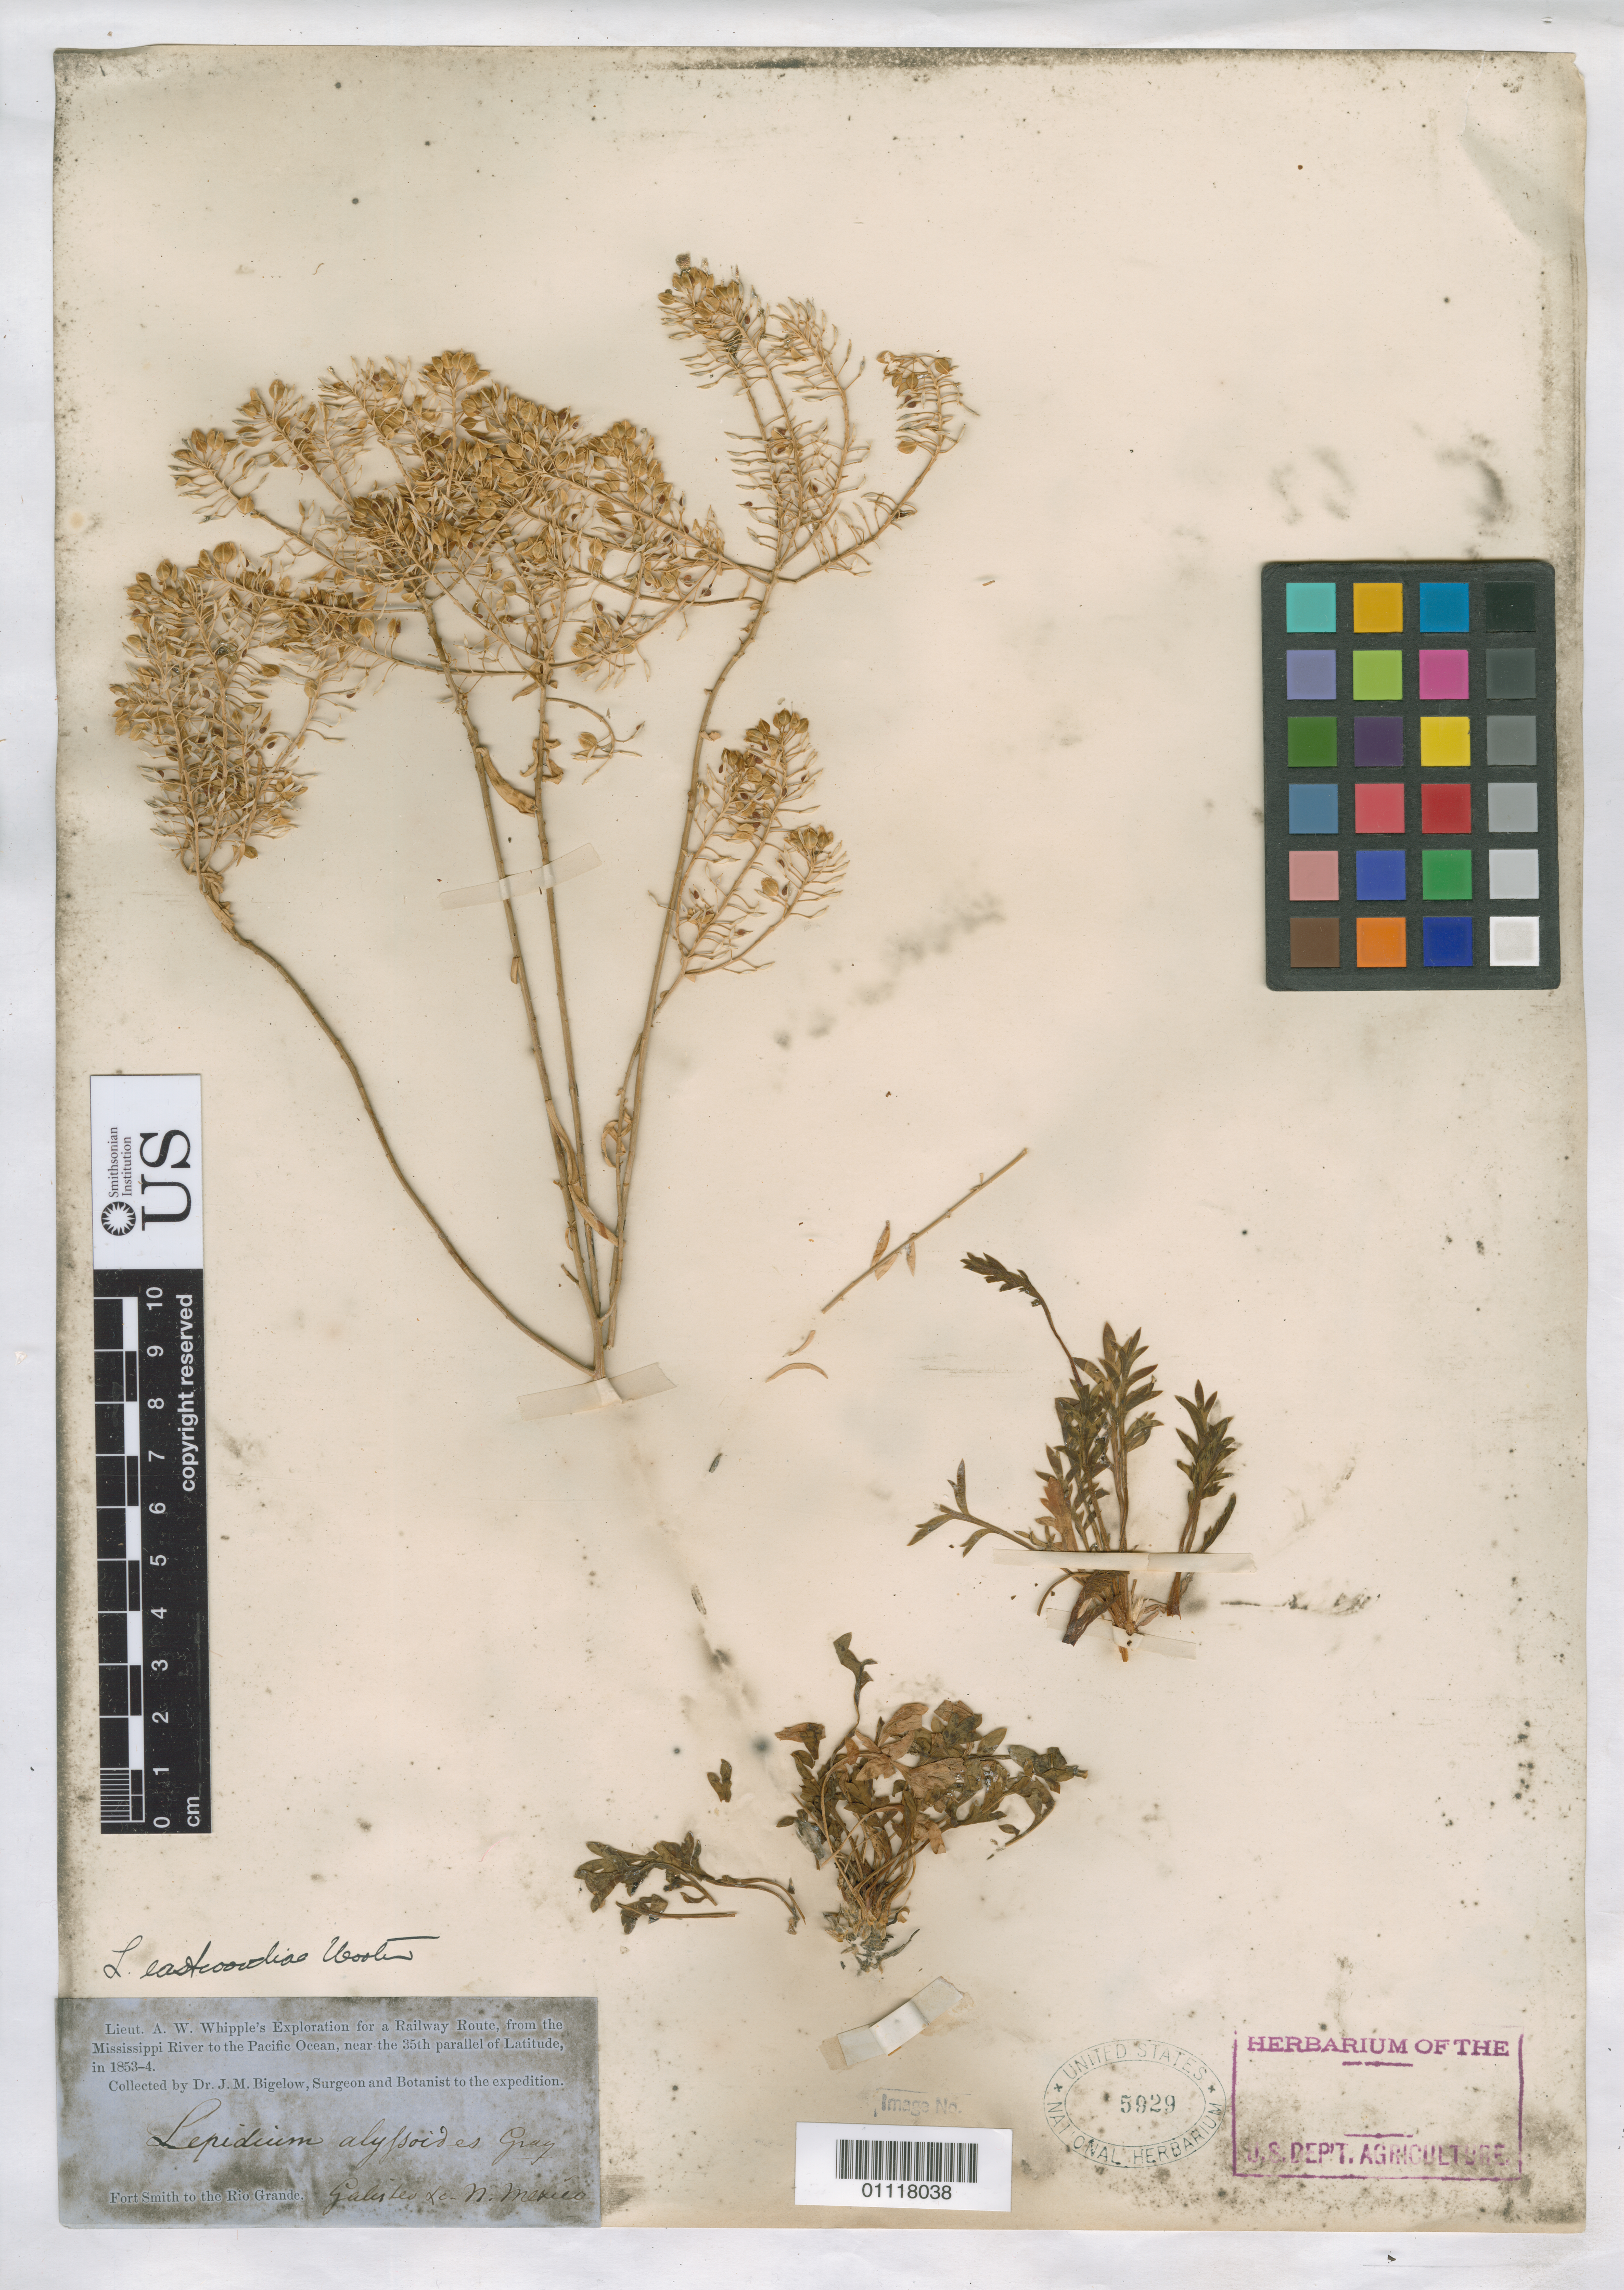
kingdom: Plantae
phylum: Tracheophyta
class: Magnoliopsida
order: Brassicales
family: Brassicaceae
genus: Lepidium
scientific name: Lepidium eastwoodiae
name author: Wooton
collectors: J. M. Bigelow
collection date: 1853/1854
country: United States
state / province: New Mexico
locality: Fort Smith to the Rio Grande.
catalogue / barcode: US 5929